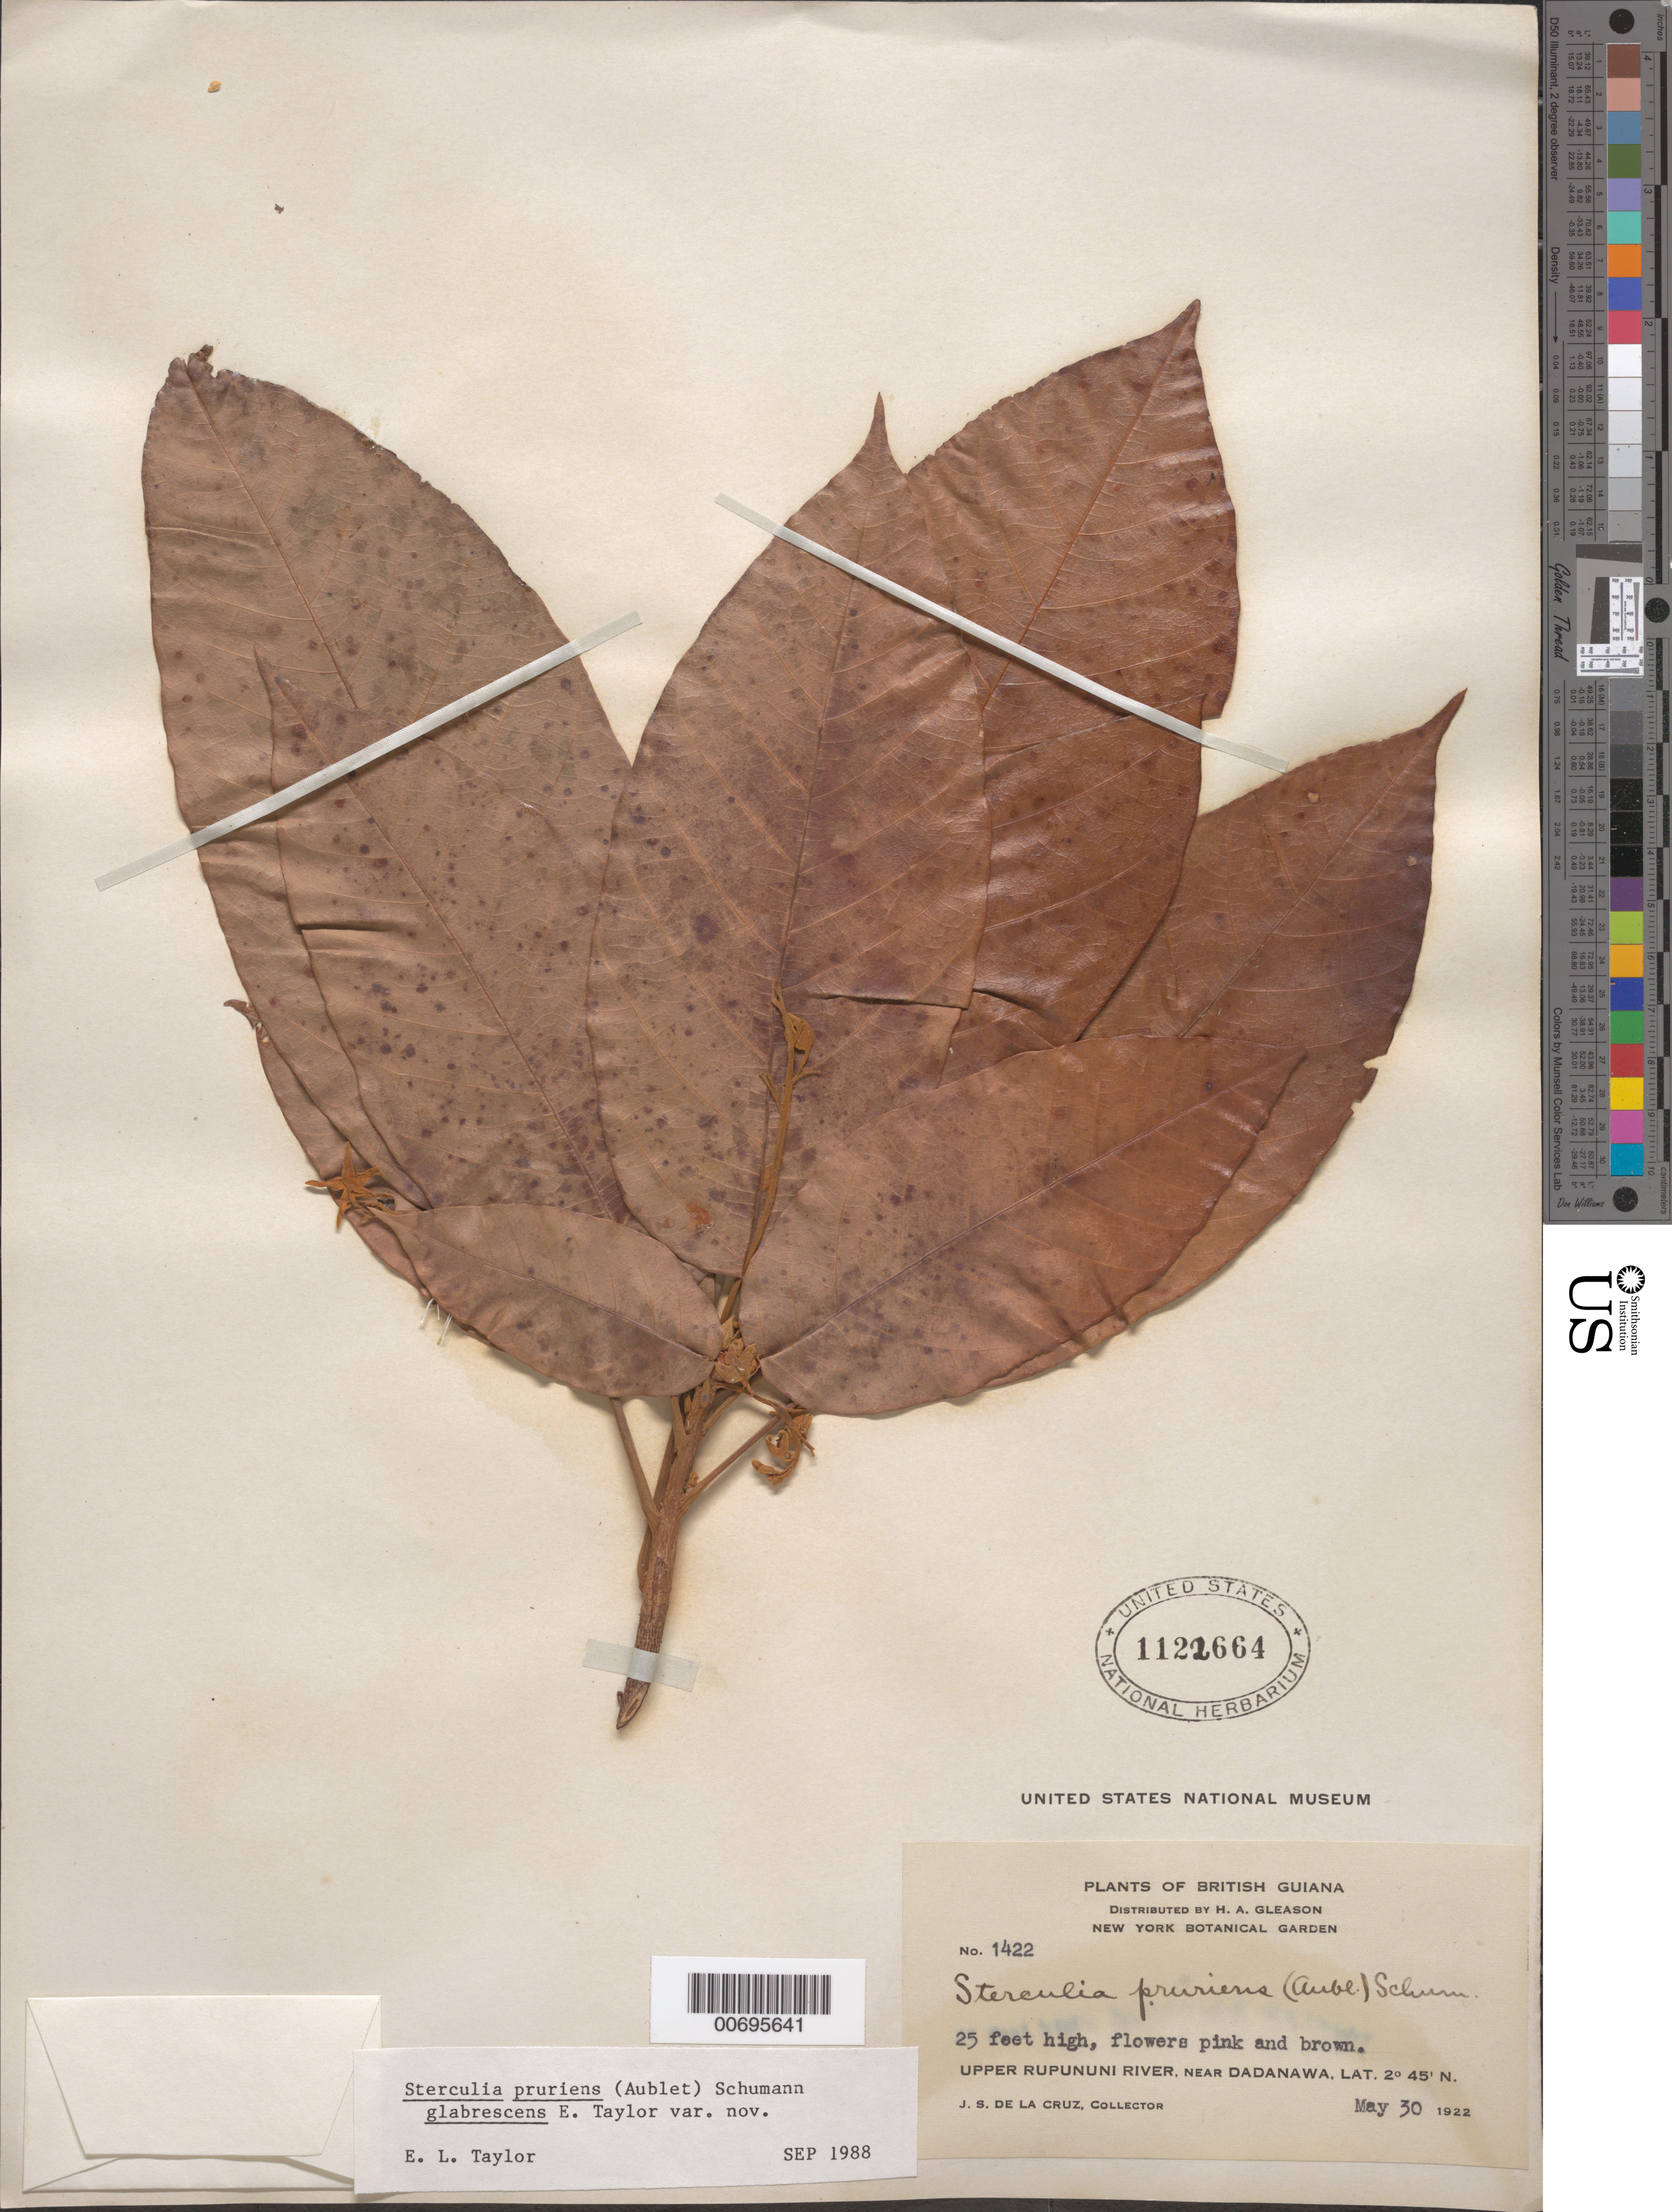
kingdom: Plantae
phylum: Tracheophyta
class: Magnoliopsida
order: Malvales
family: Malvaceae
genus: Sterculia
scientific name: Sterculia pruriens var. glabrescens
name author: E.L. Taylor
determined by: Taylor, E. L.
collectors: J. S. de la Cruz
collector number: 1422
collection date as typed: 30-May-22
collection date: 1922-05-30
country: Guyana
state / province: U. Takutu-U. Essequibo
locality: Dadanawa, vic., upper Rupununi R.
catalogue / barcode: US 1122664